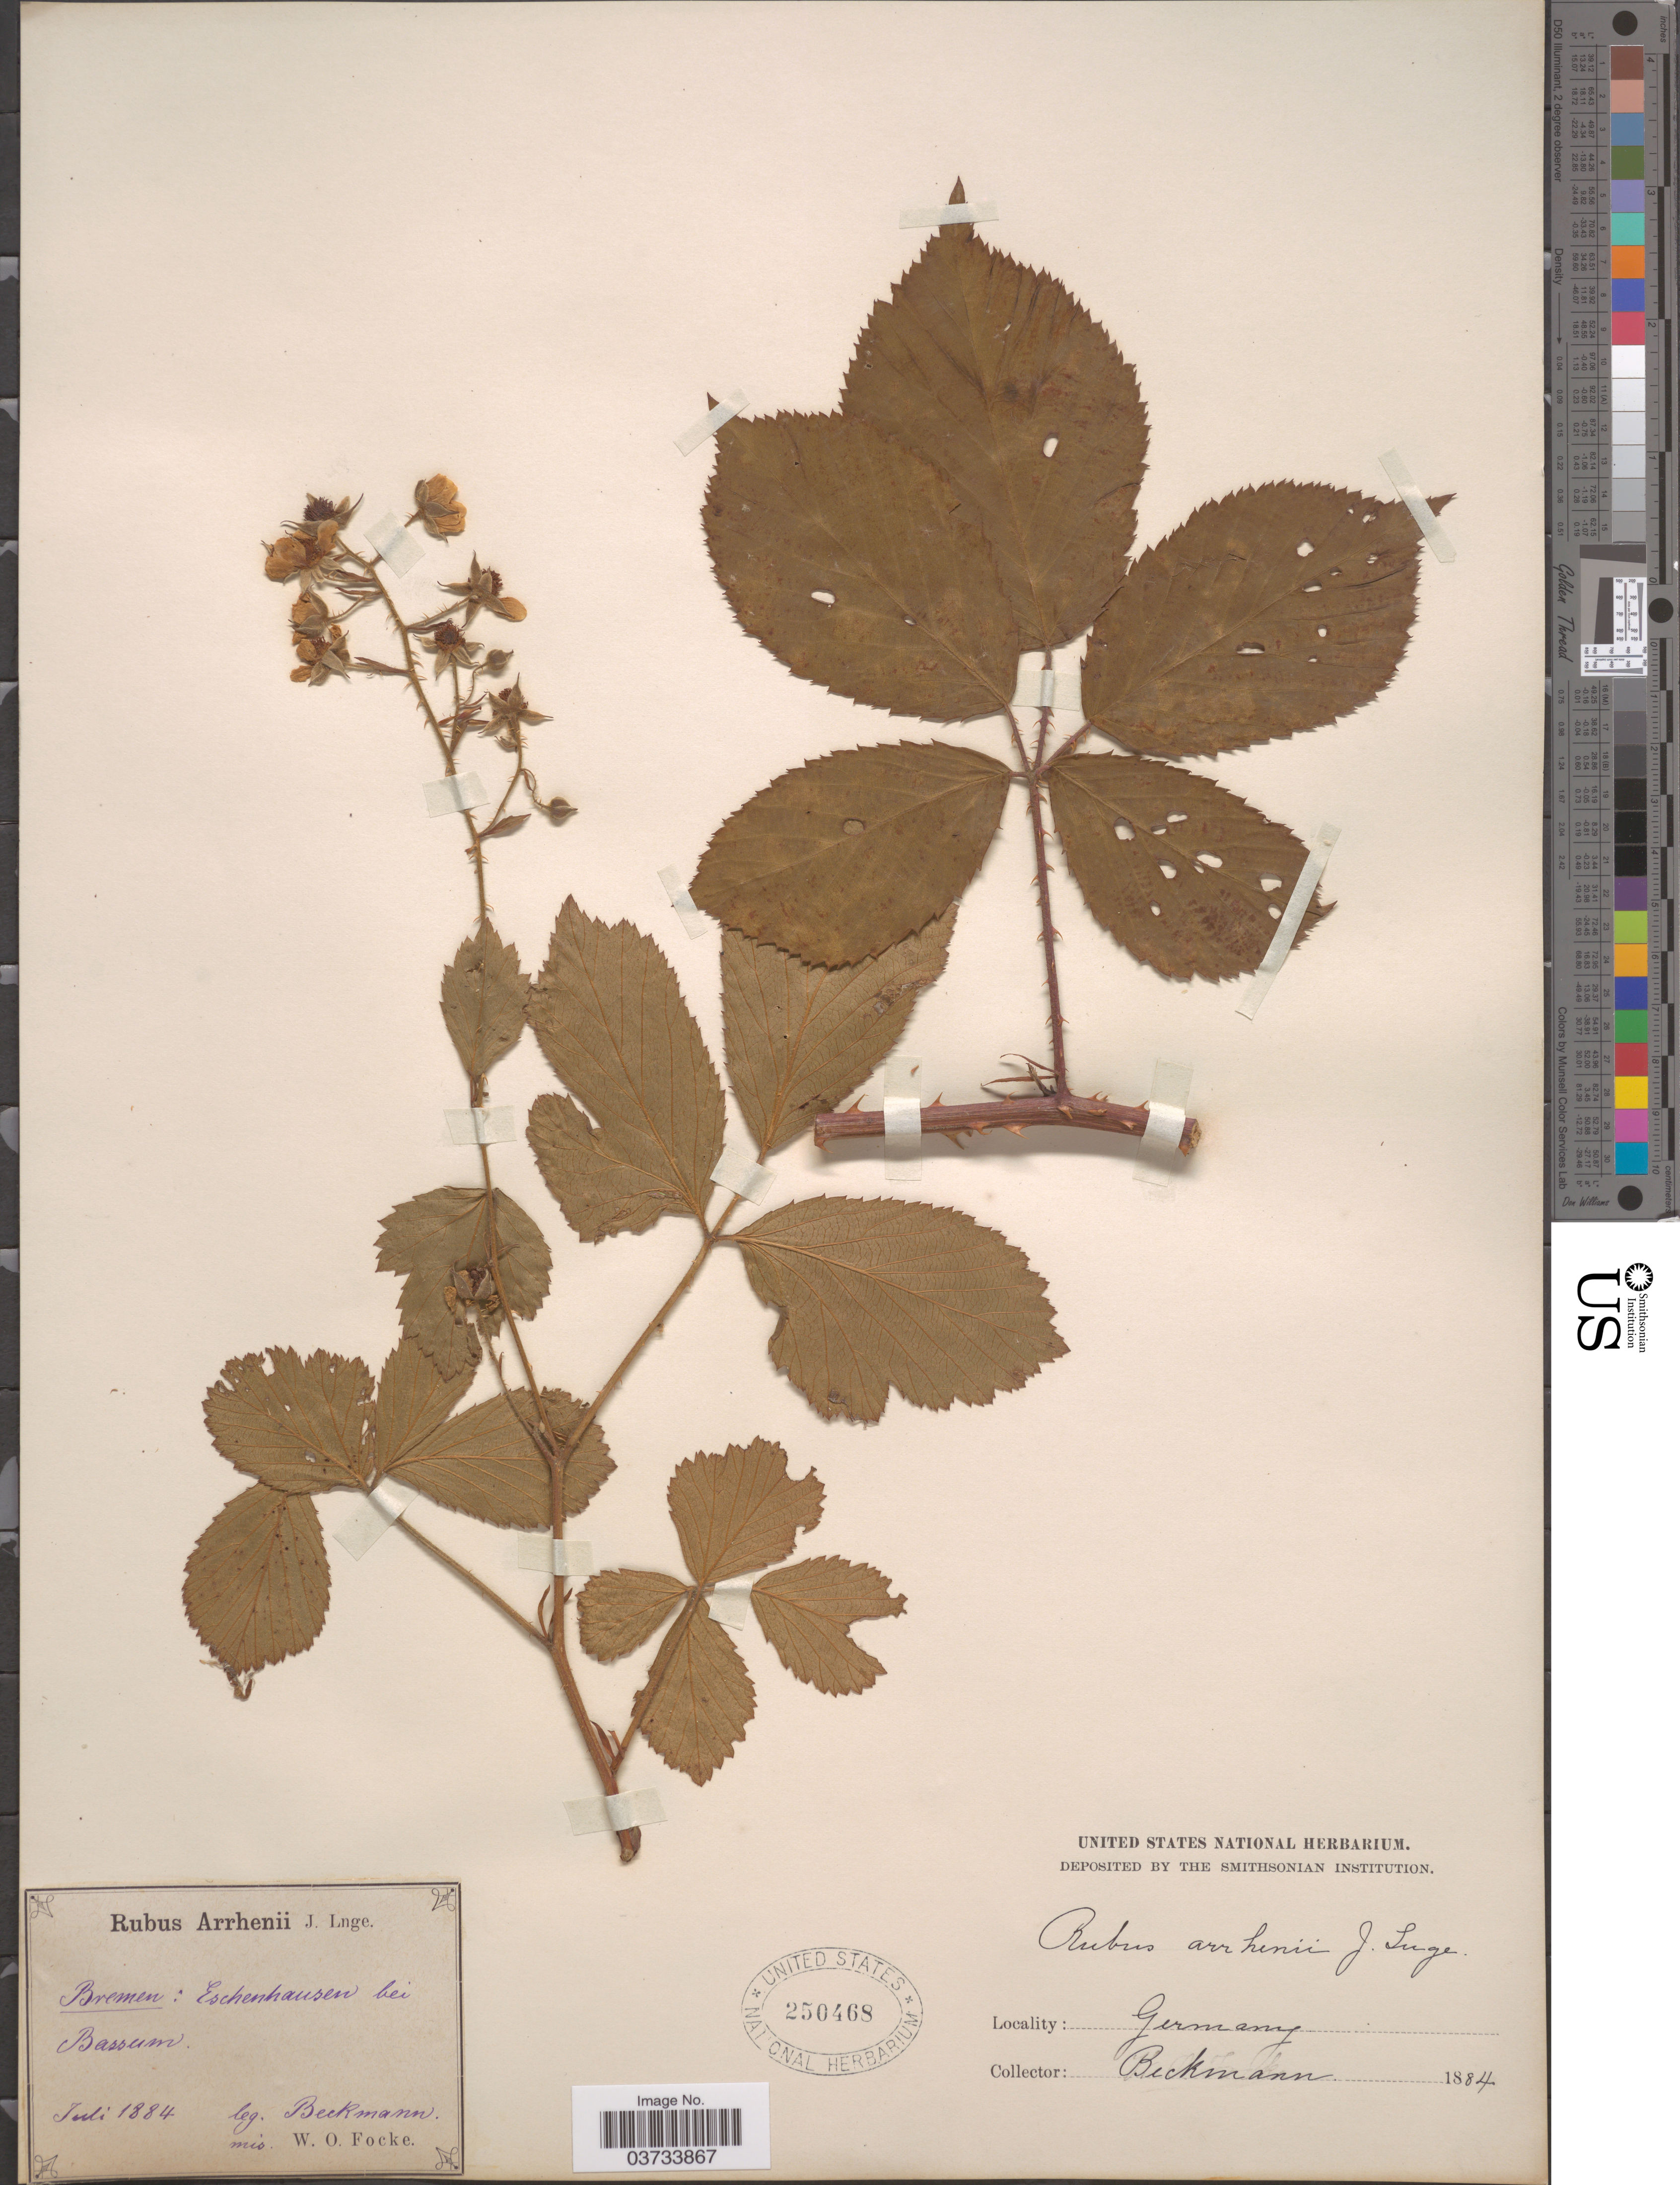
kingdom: Plantae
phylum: Tracheophyta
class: Magnoliopsida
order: Rosales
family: Rosaceae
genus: Rubus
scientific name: Rubus arrhenii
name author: (Lange) Lange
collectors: Beckmann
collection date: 1884-07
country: Germany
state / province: Bremen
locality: Eschenhausen bei Bassum.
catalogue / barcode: US 250468